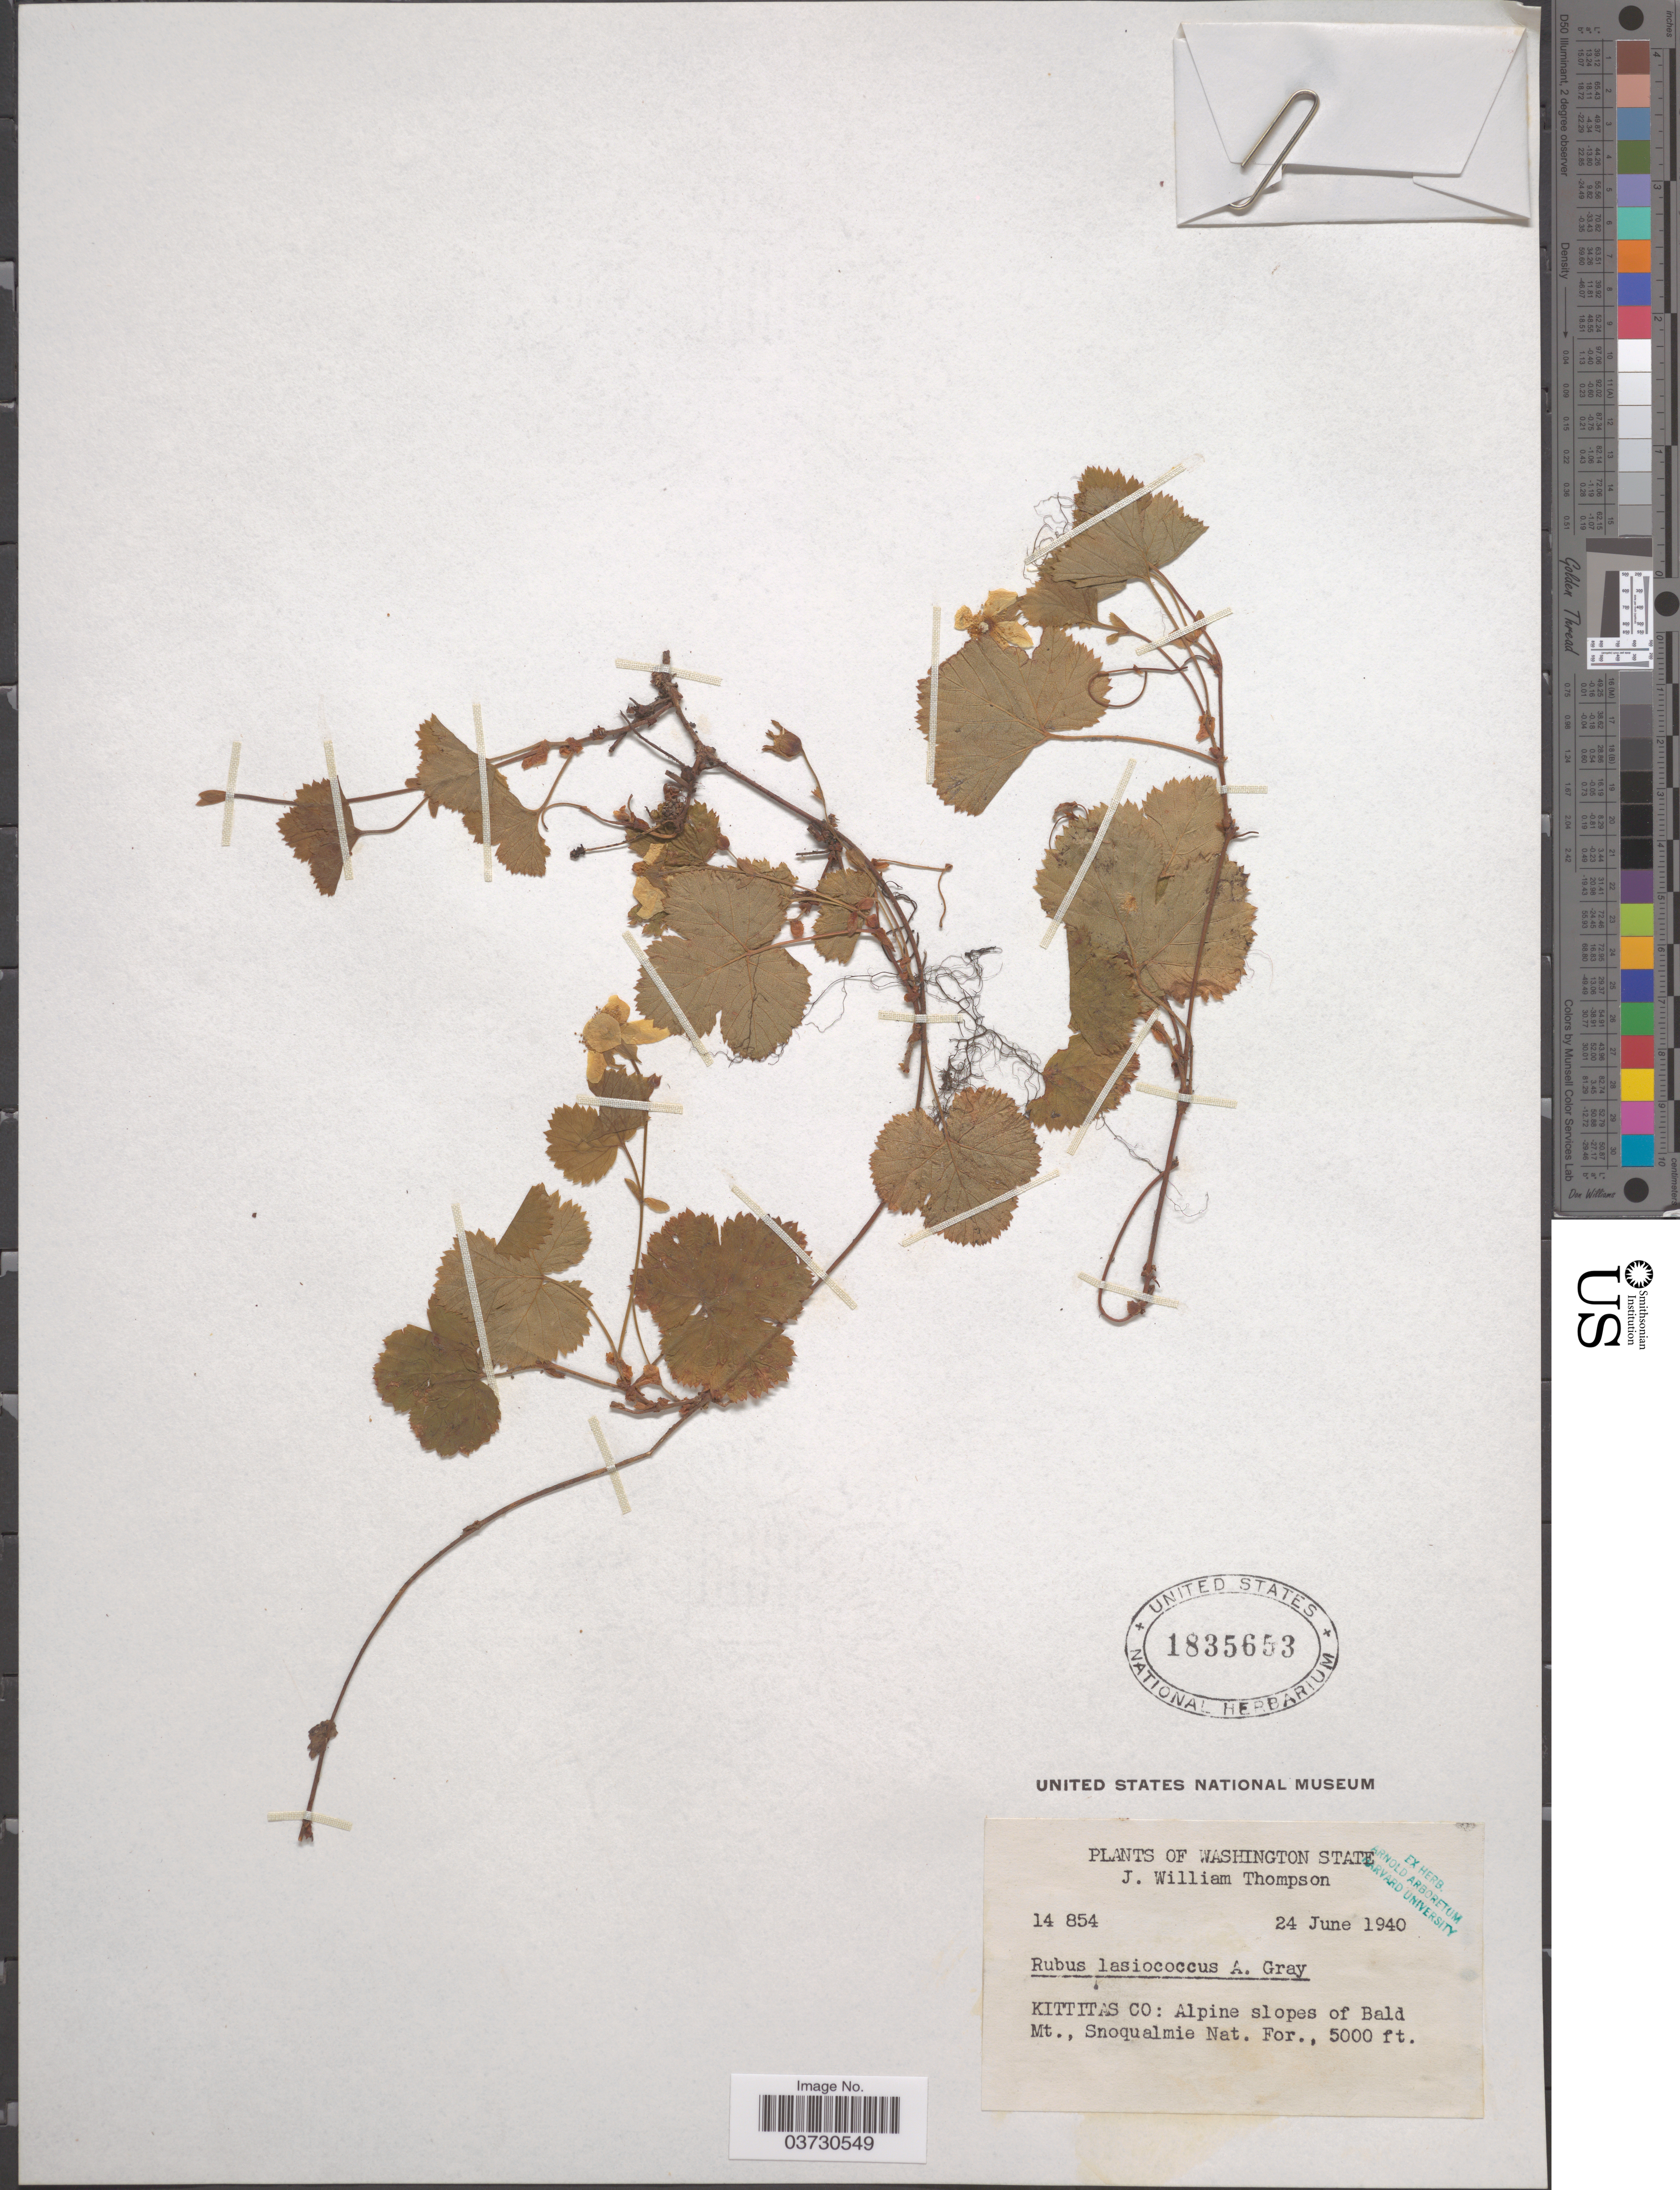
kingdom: Plantae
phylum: Tracheophyta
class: Magnoliopsida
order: Rosales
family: Rosaceae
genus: Rubus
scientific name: Rubus lasiococcus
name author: A. Gray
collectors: J. W. Thompson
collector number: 14854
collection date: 1940-06-24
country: United States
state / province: Washington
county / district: Kittitas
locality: Kittitas Co: Alpine slopes of Bald Mt., Snoqualmie Nat. For.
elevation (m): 1524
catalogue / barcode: US 1835653